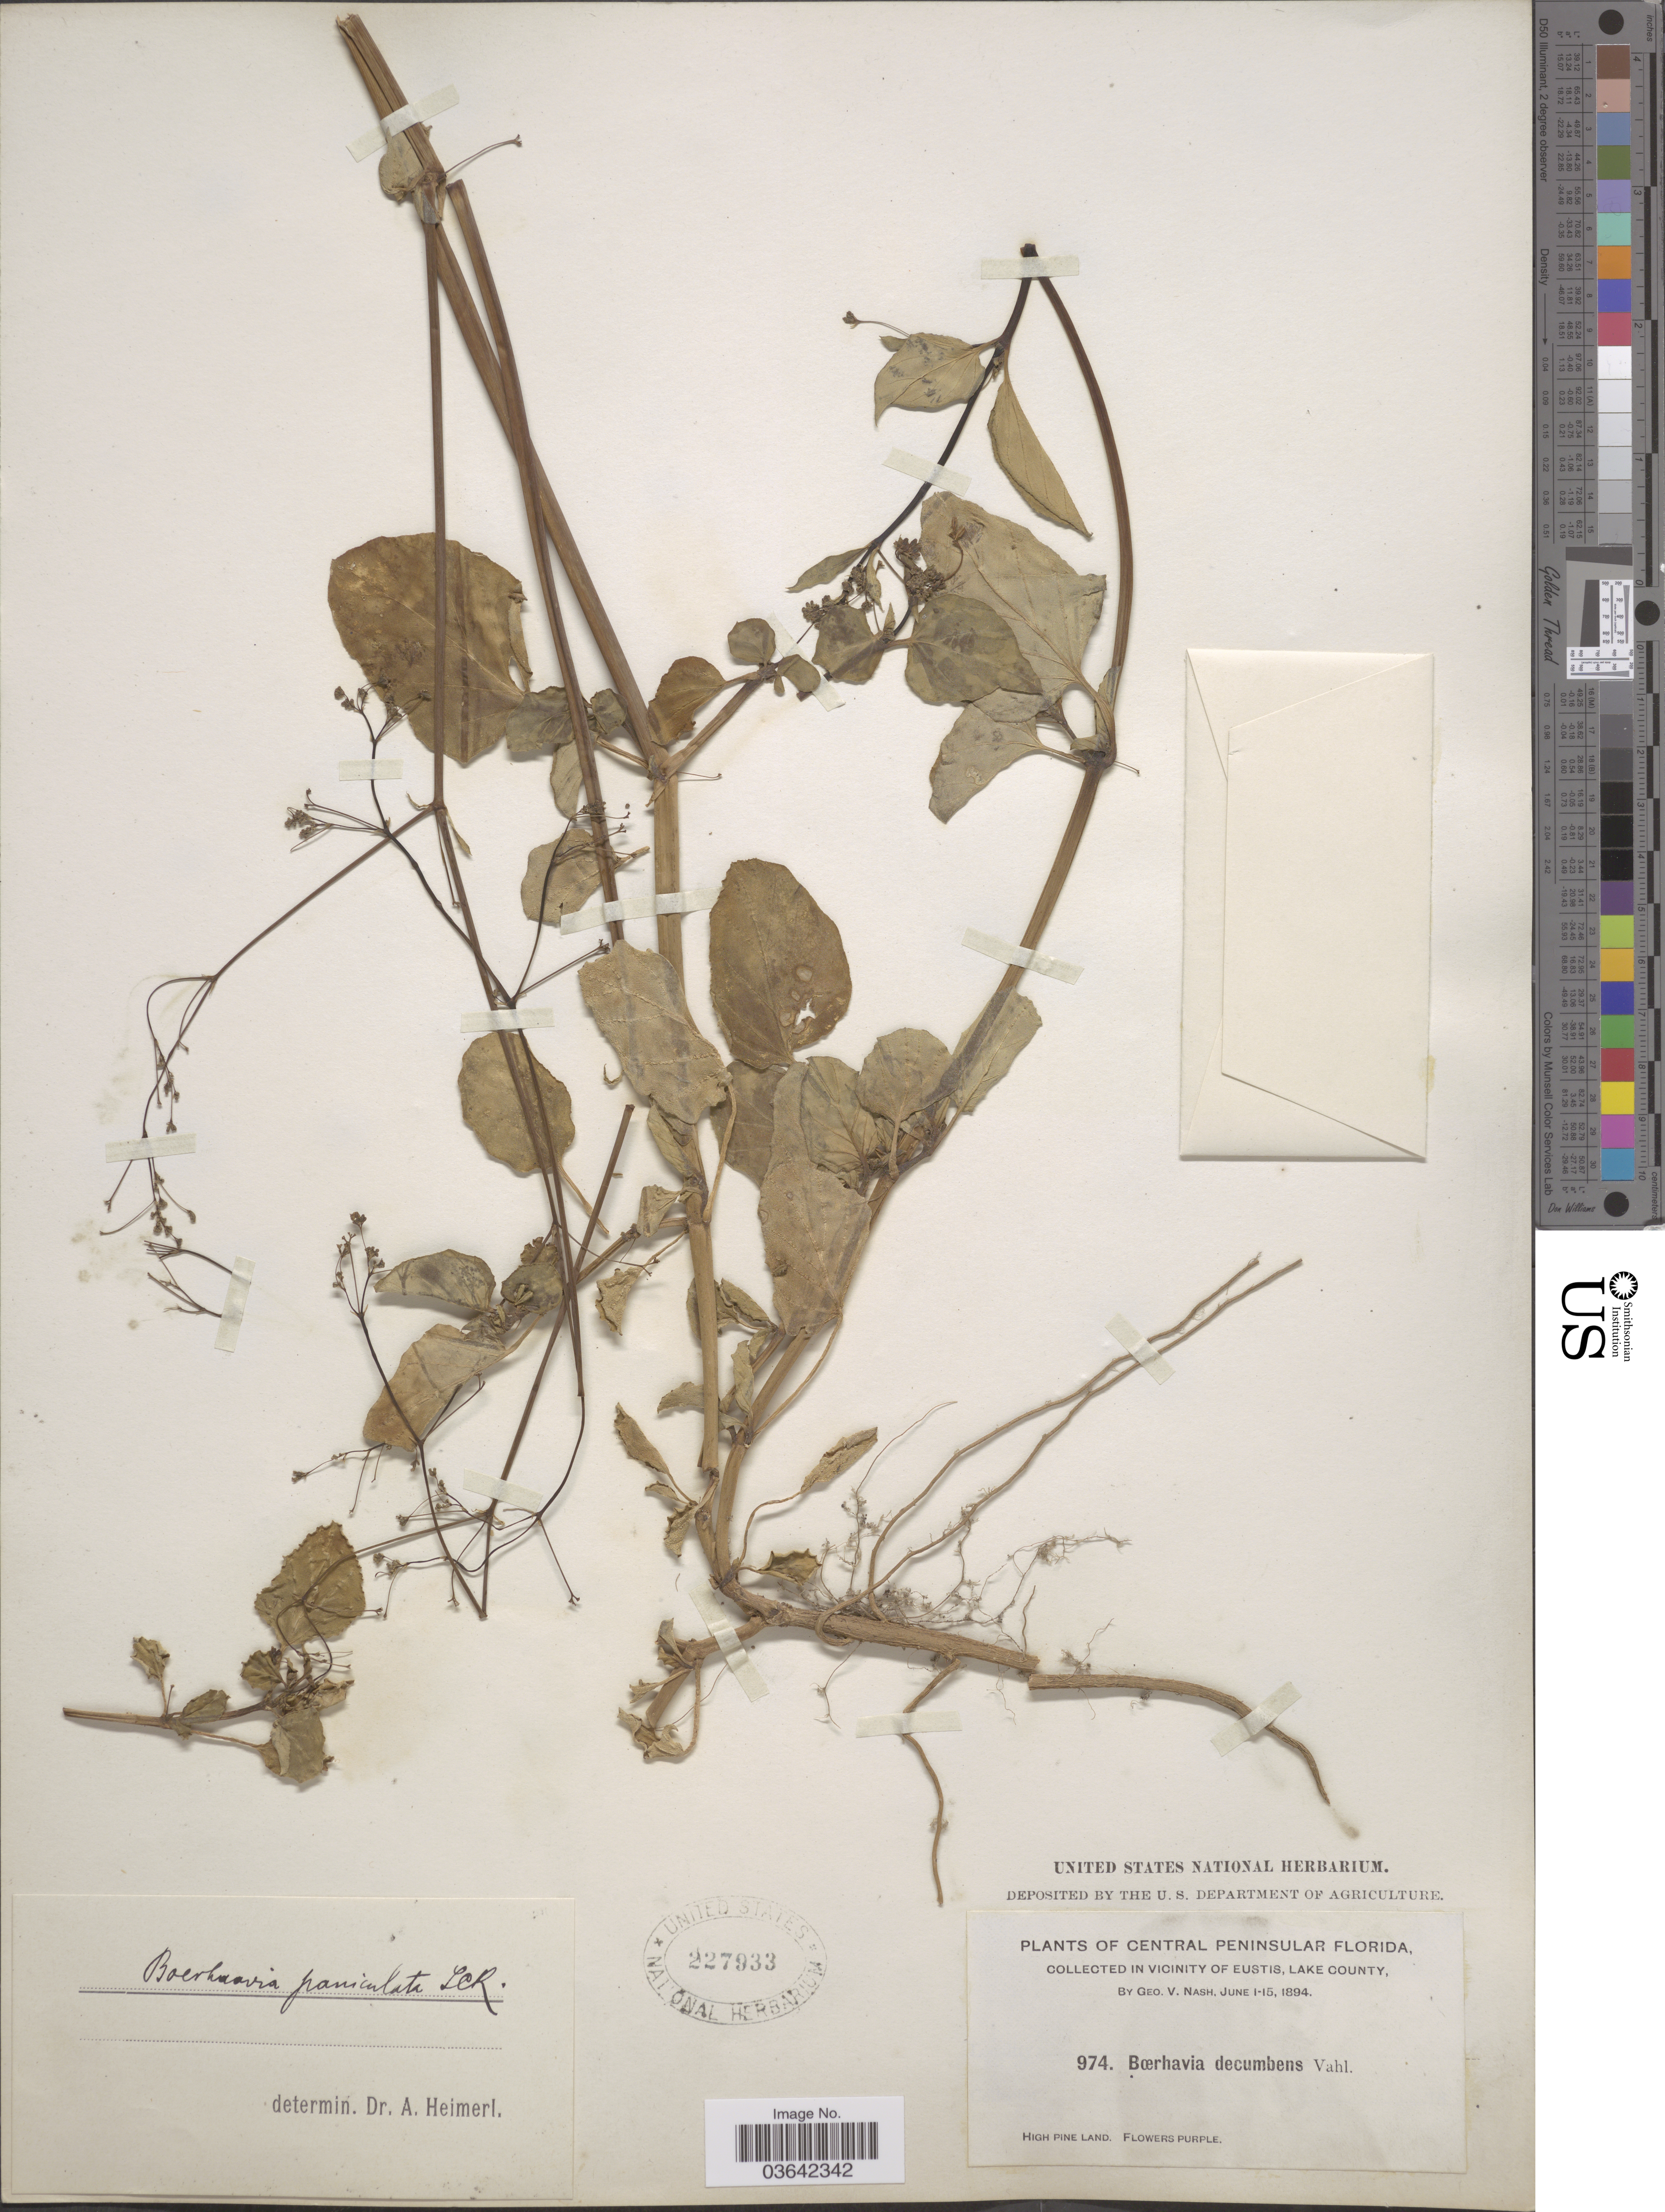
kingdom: Plantae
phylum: Tracheophyta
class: Magnoliopsida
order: Caryophyllales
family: Nyctaginaceae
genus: Boerhavia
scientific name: Boerhavia adscendens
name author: Willd.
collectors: G. V. Nash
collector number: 974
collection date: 1894-06-01/1894-06-15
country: United States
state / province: Florida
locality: Central Peninsular Florida. In vicinity of Eustis, Lake County. High Pine Land.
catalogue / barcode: US 227933